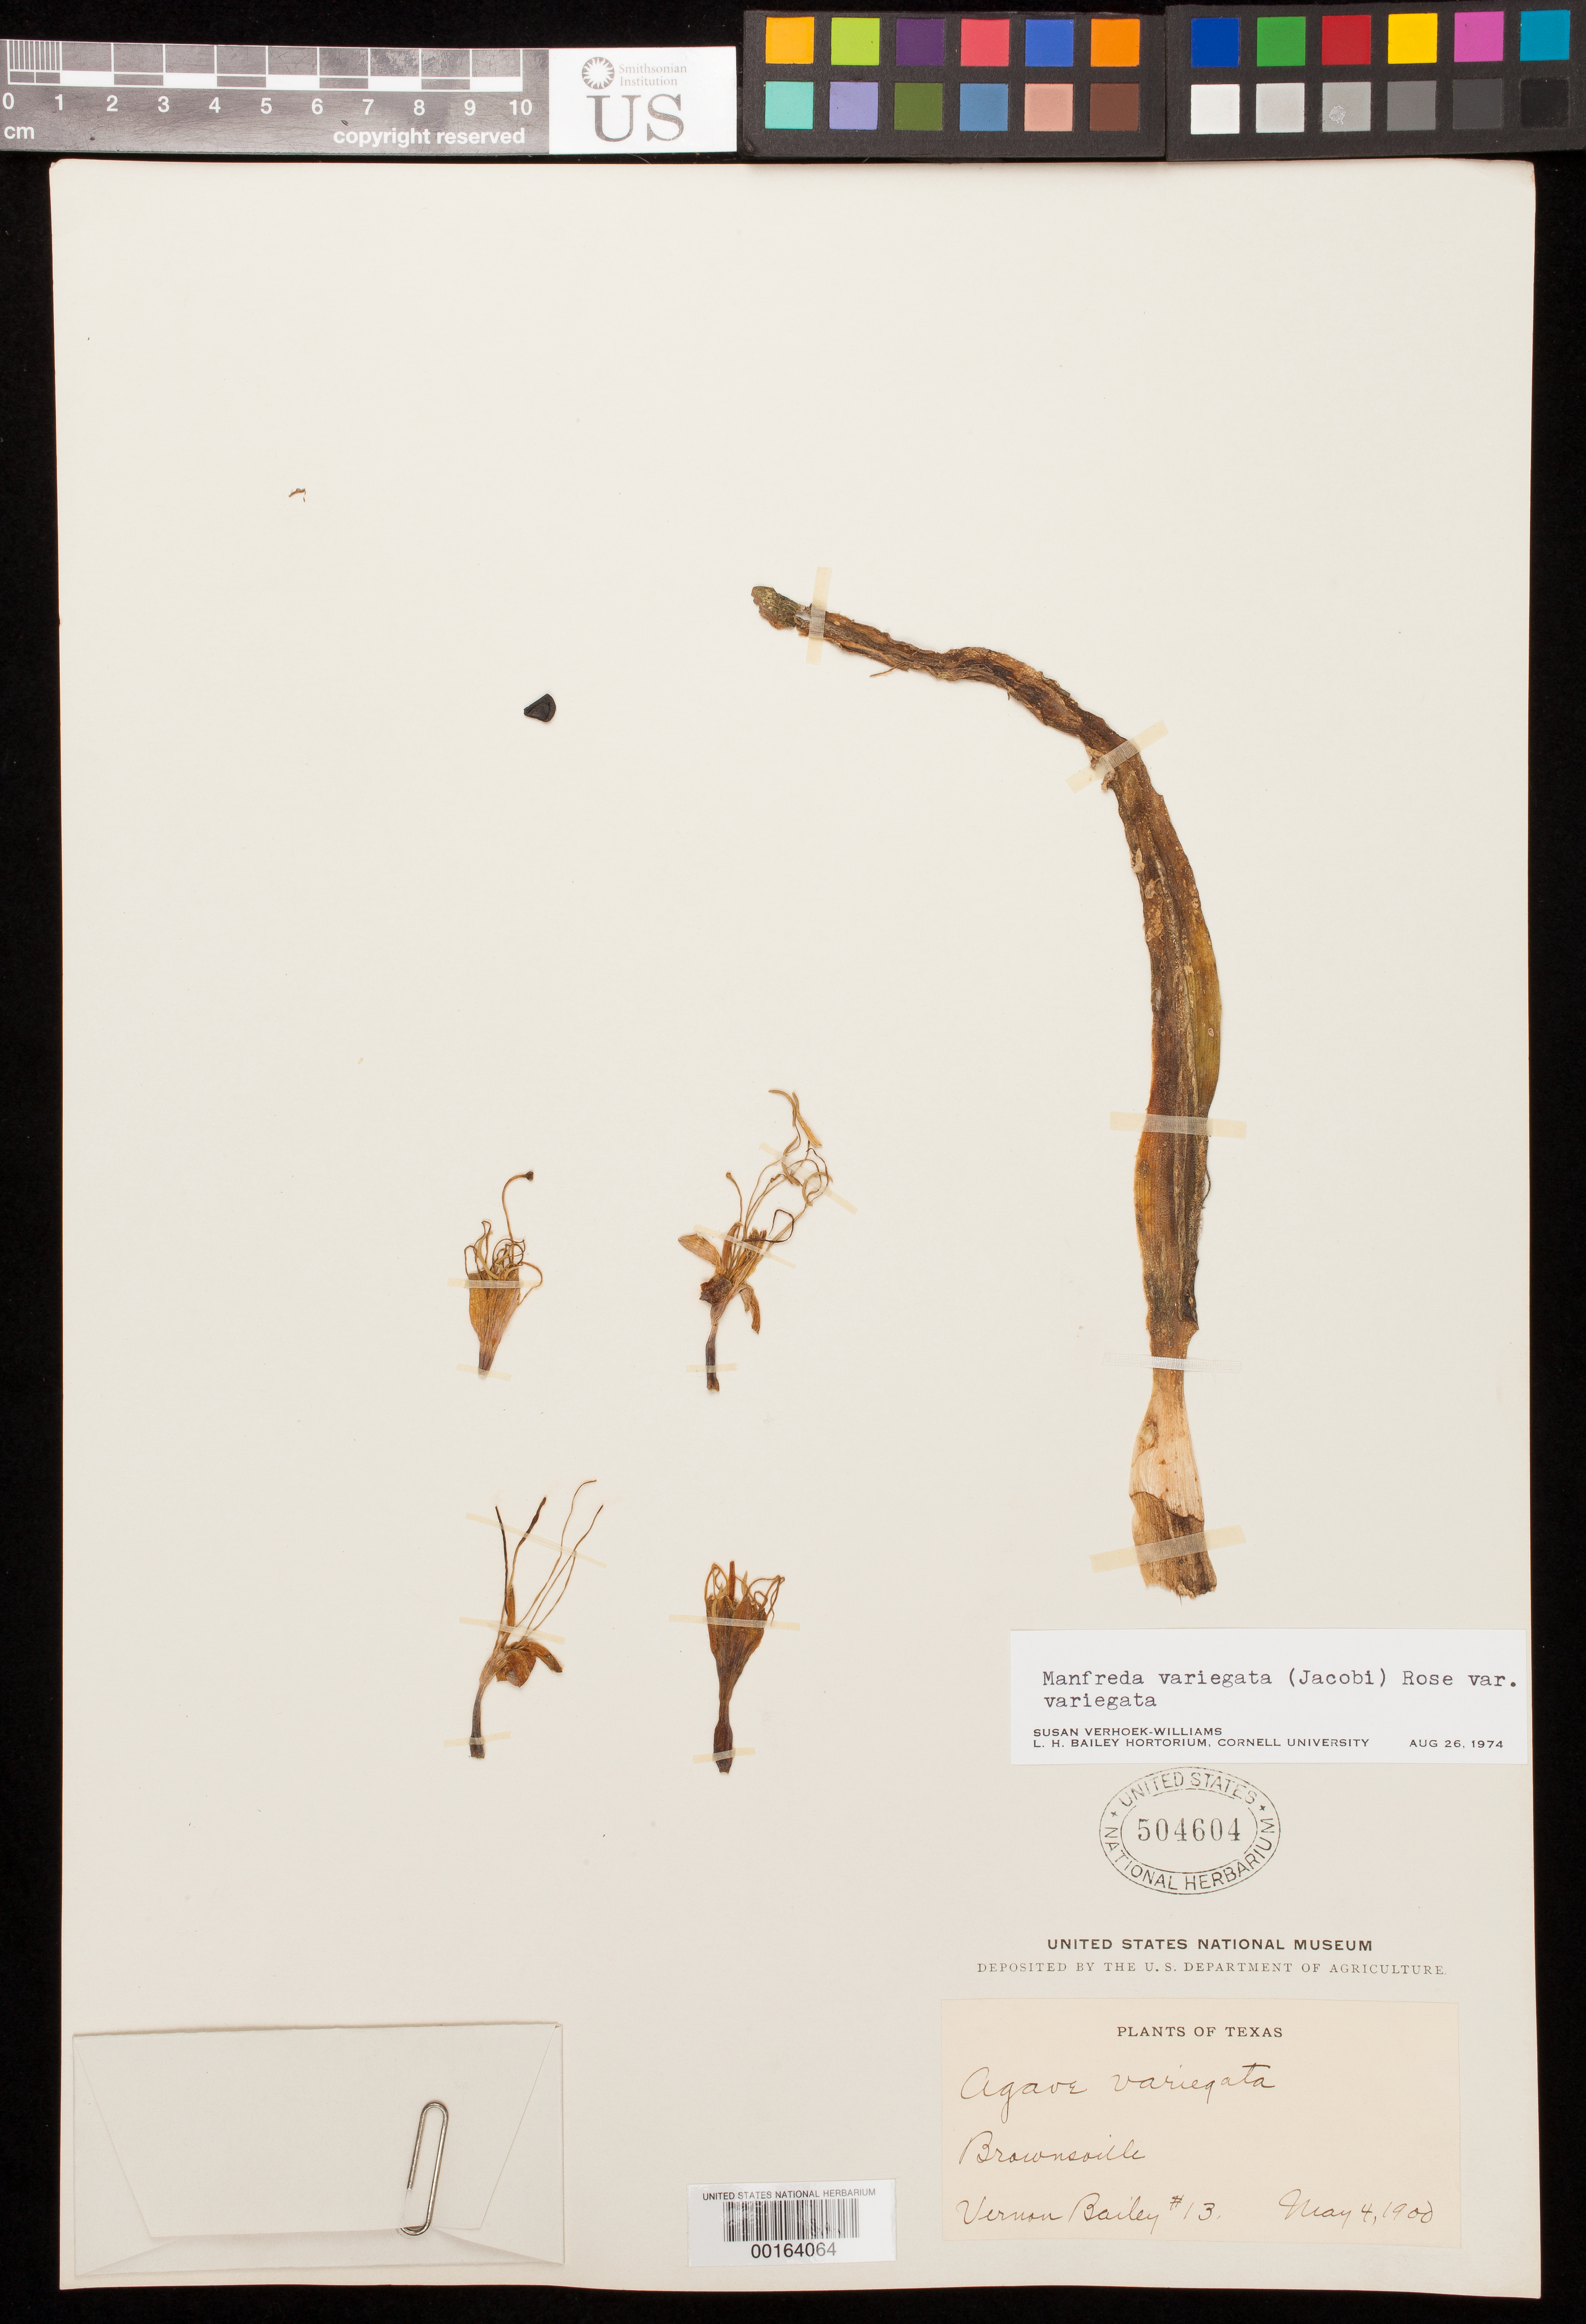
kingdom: Plantae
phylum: Tracheophyta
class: Liliopsida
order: Asparagales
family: Asparagaceae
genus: Manfreda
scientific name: Manfreda variegata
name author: (Jacobi) Rose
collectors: V. O. Bailey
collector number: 13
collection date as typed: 04 May 1900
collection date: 1900-05-04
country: United States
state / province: Texas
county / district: Cameron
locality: Brownsville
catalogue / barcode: US 504604